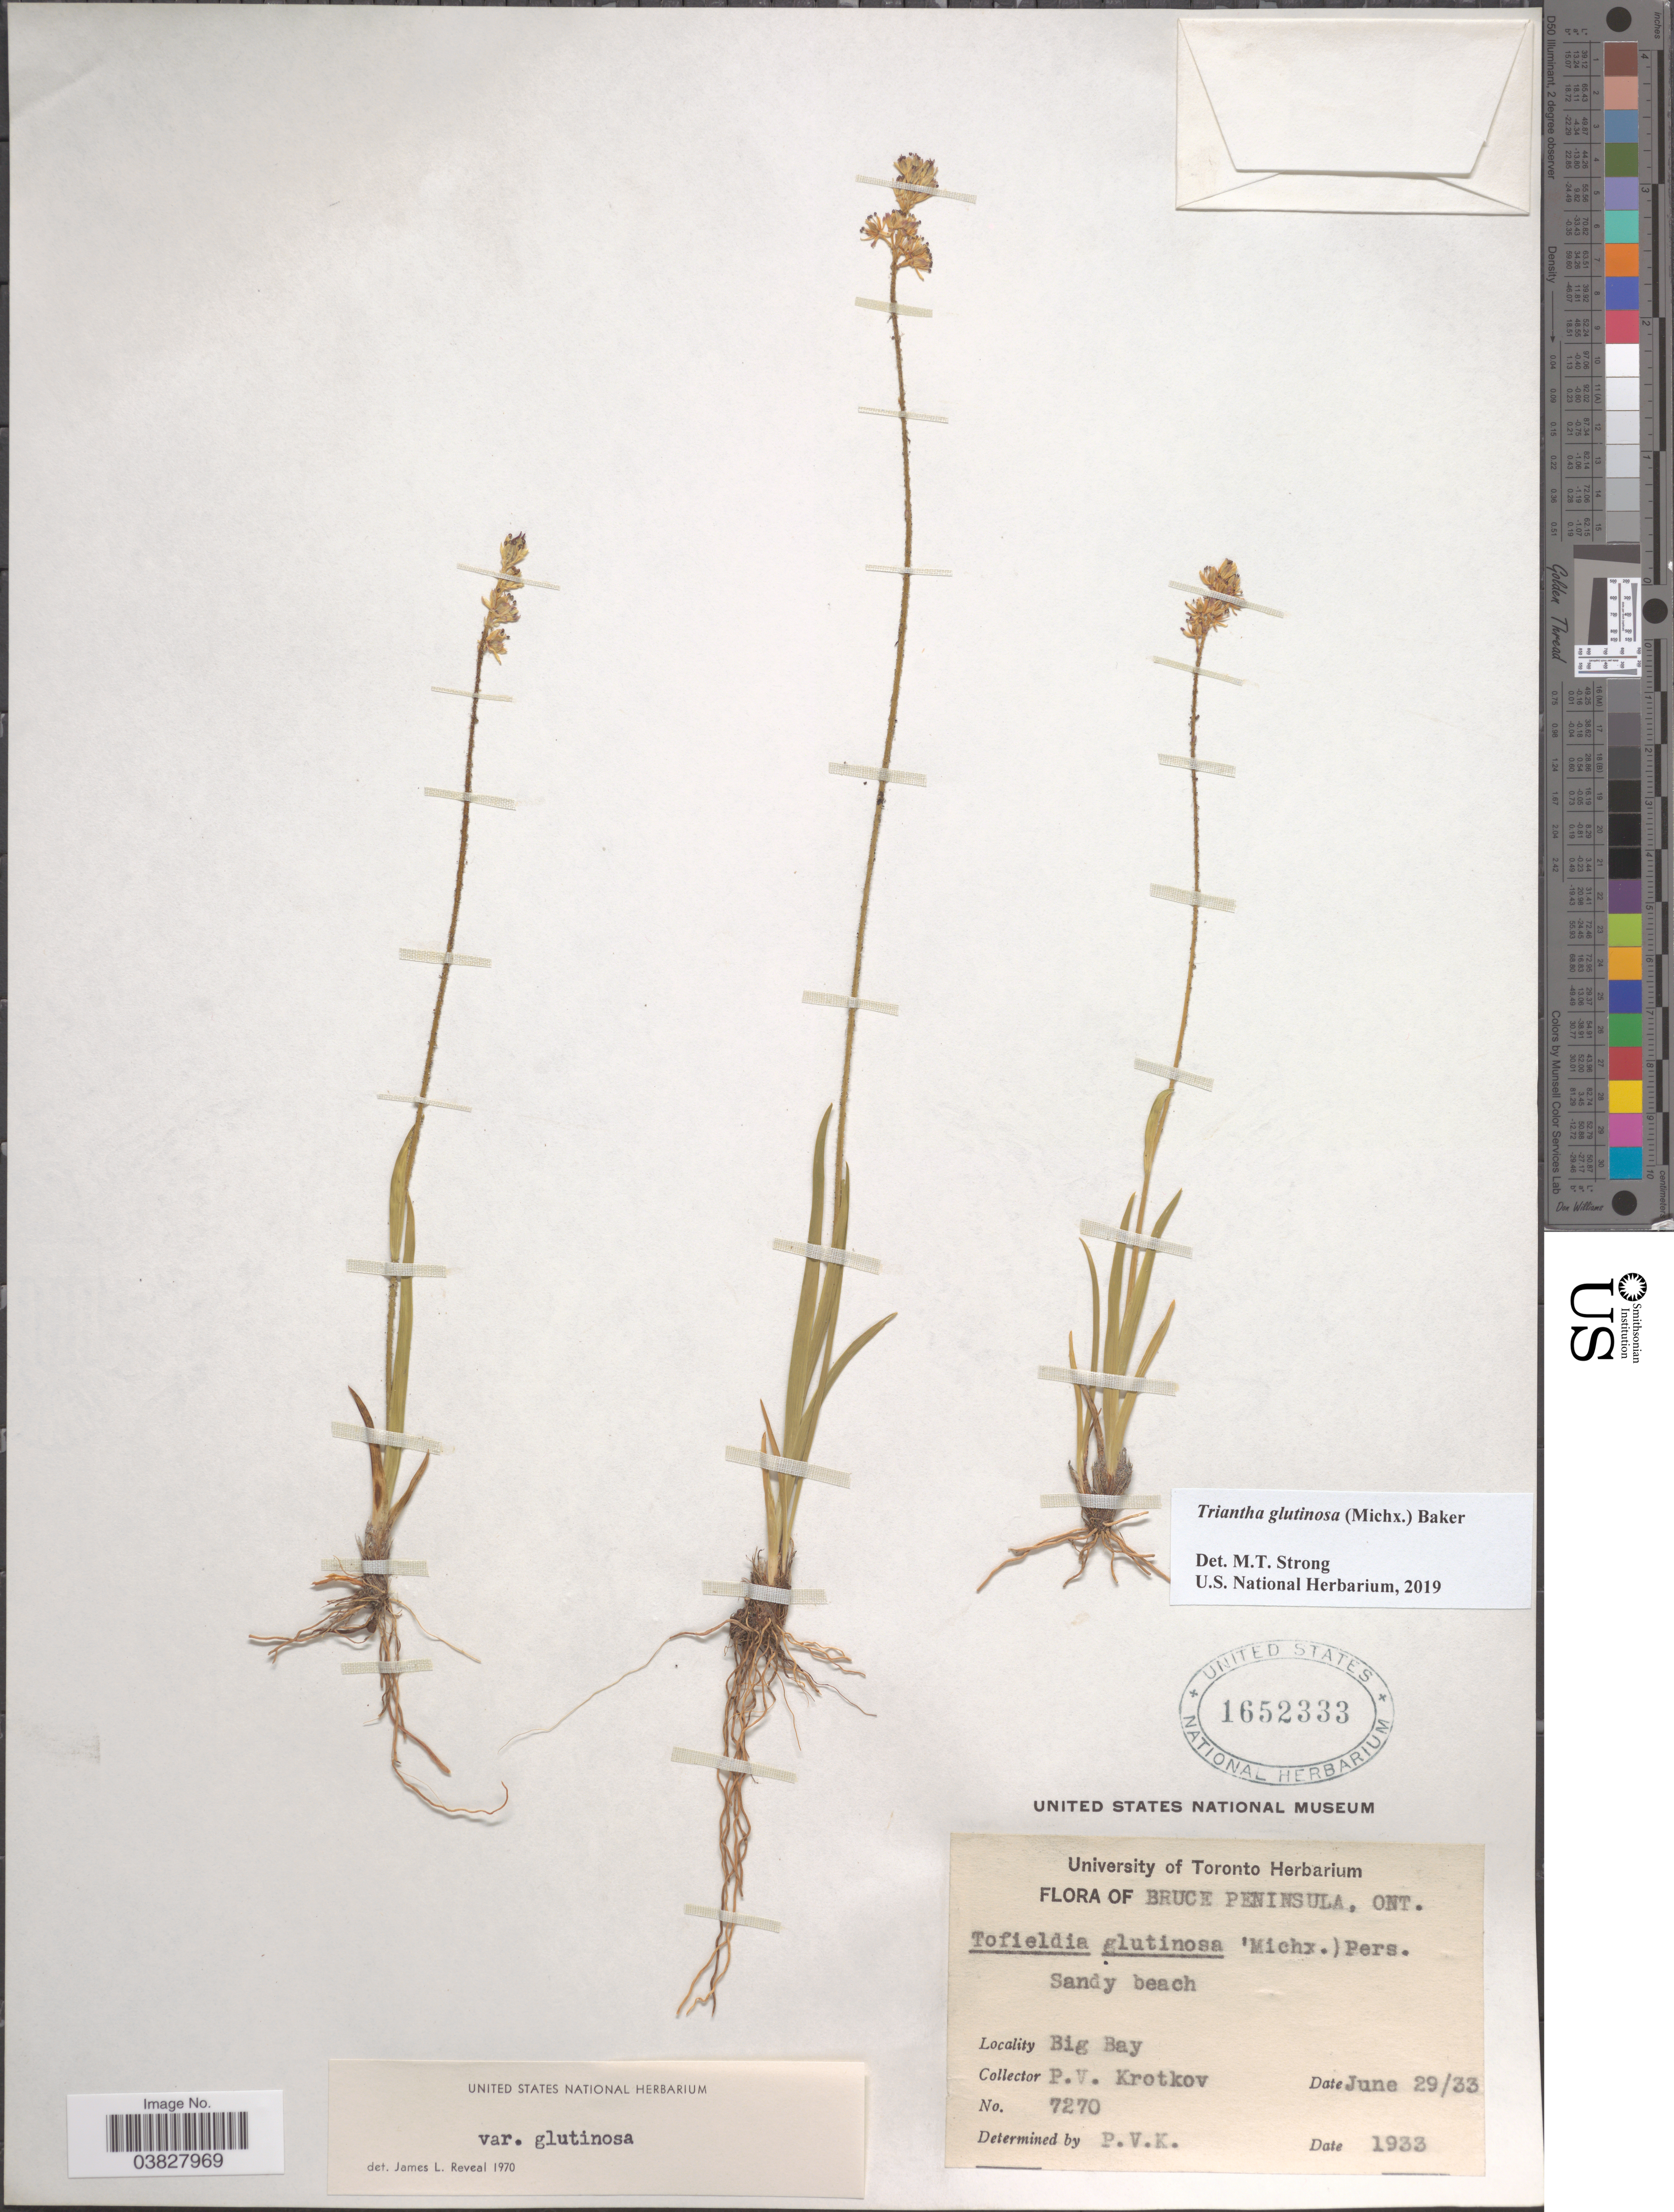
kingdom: Plantae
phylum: Tracheophyta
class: Liliopsida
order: Alismatales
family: Tofieldiaceae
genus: Triantha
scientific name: Triantha glutinosa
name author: (Michx.) Baker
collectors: P. V. Krotkov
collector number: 7270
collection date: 1933-06-29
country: Canada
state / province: Ontario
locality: Bruce Peninsula. Big Bay.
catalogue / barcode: US 1652333